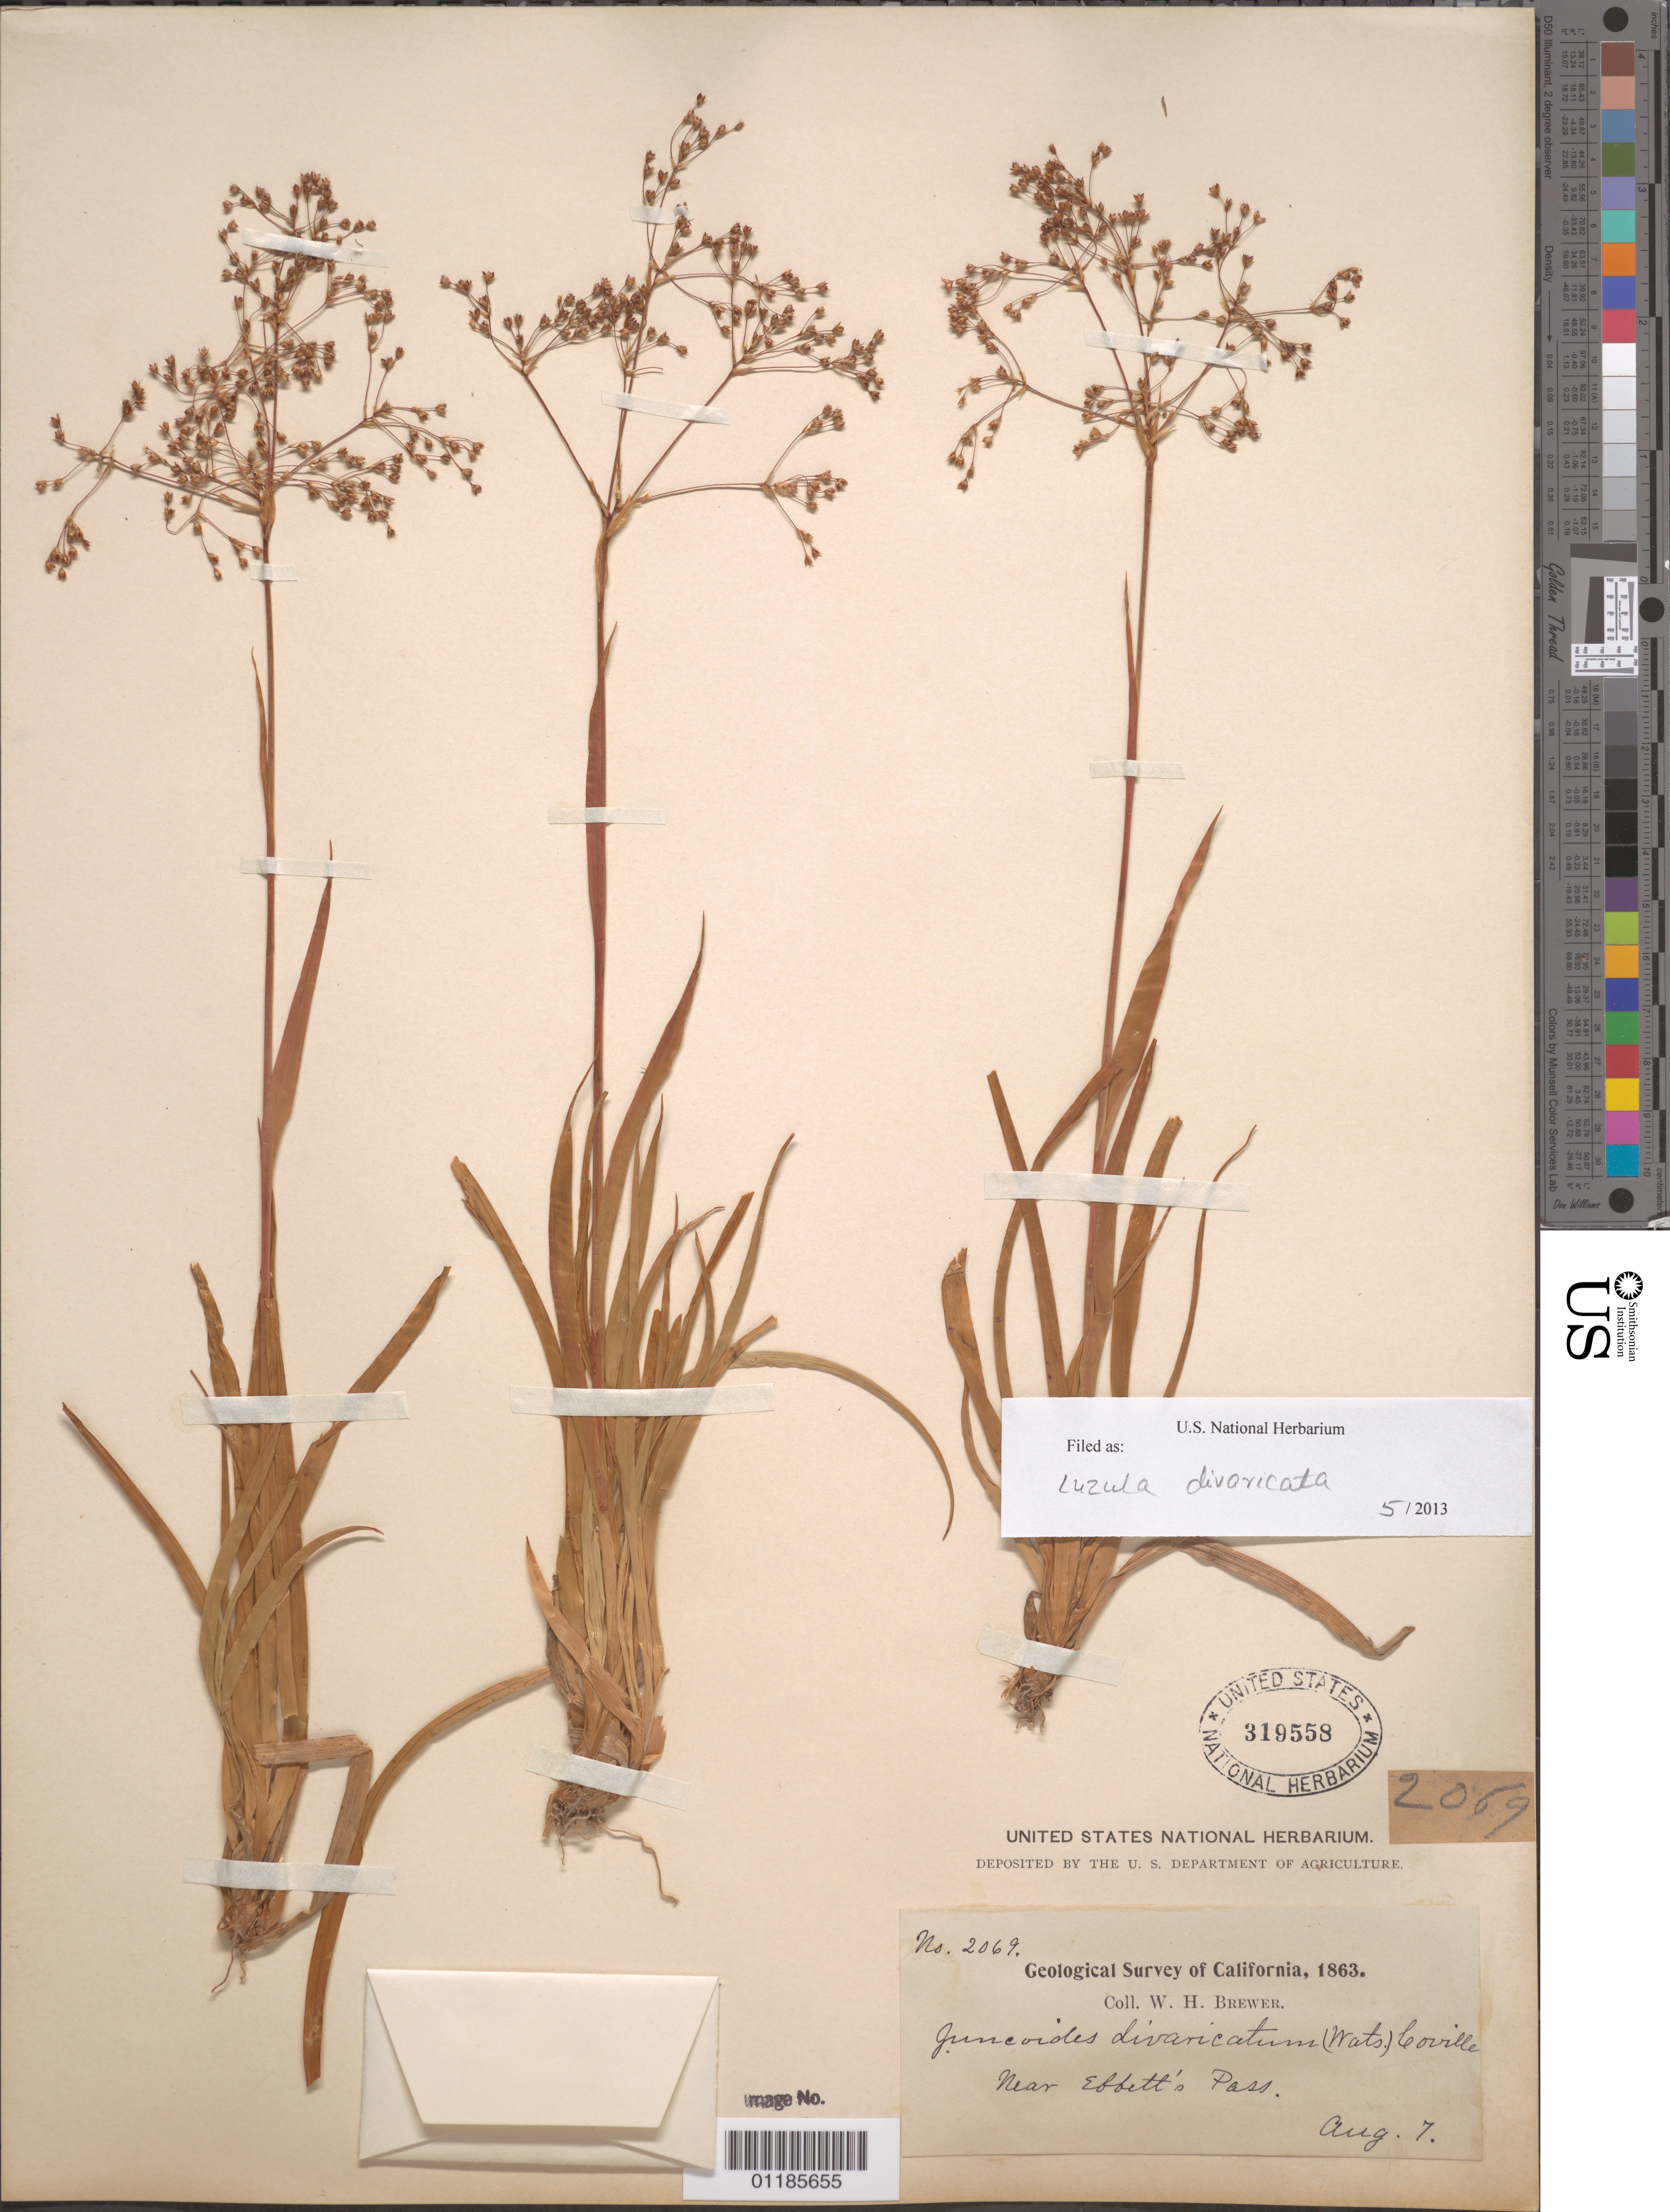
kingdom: Plantae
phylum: Tracheophyta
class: Liliopsida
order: Poales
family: Juncaceae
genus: Luzula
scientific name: Luzula divaricata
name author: S. Watson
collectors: W. H. Brewer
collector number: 2069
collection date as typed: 07 Aug 1863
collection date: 1863-08-07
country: United States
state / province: California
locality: Near Ebbett's Pass.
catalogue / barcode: US 319558